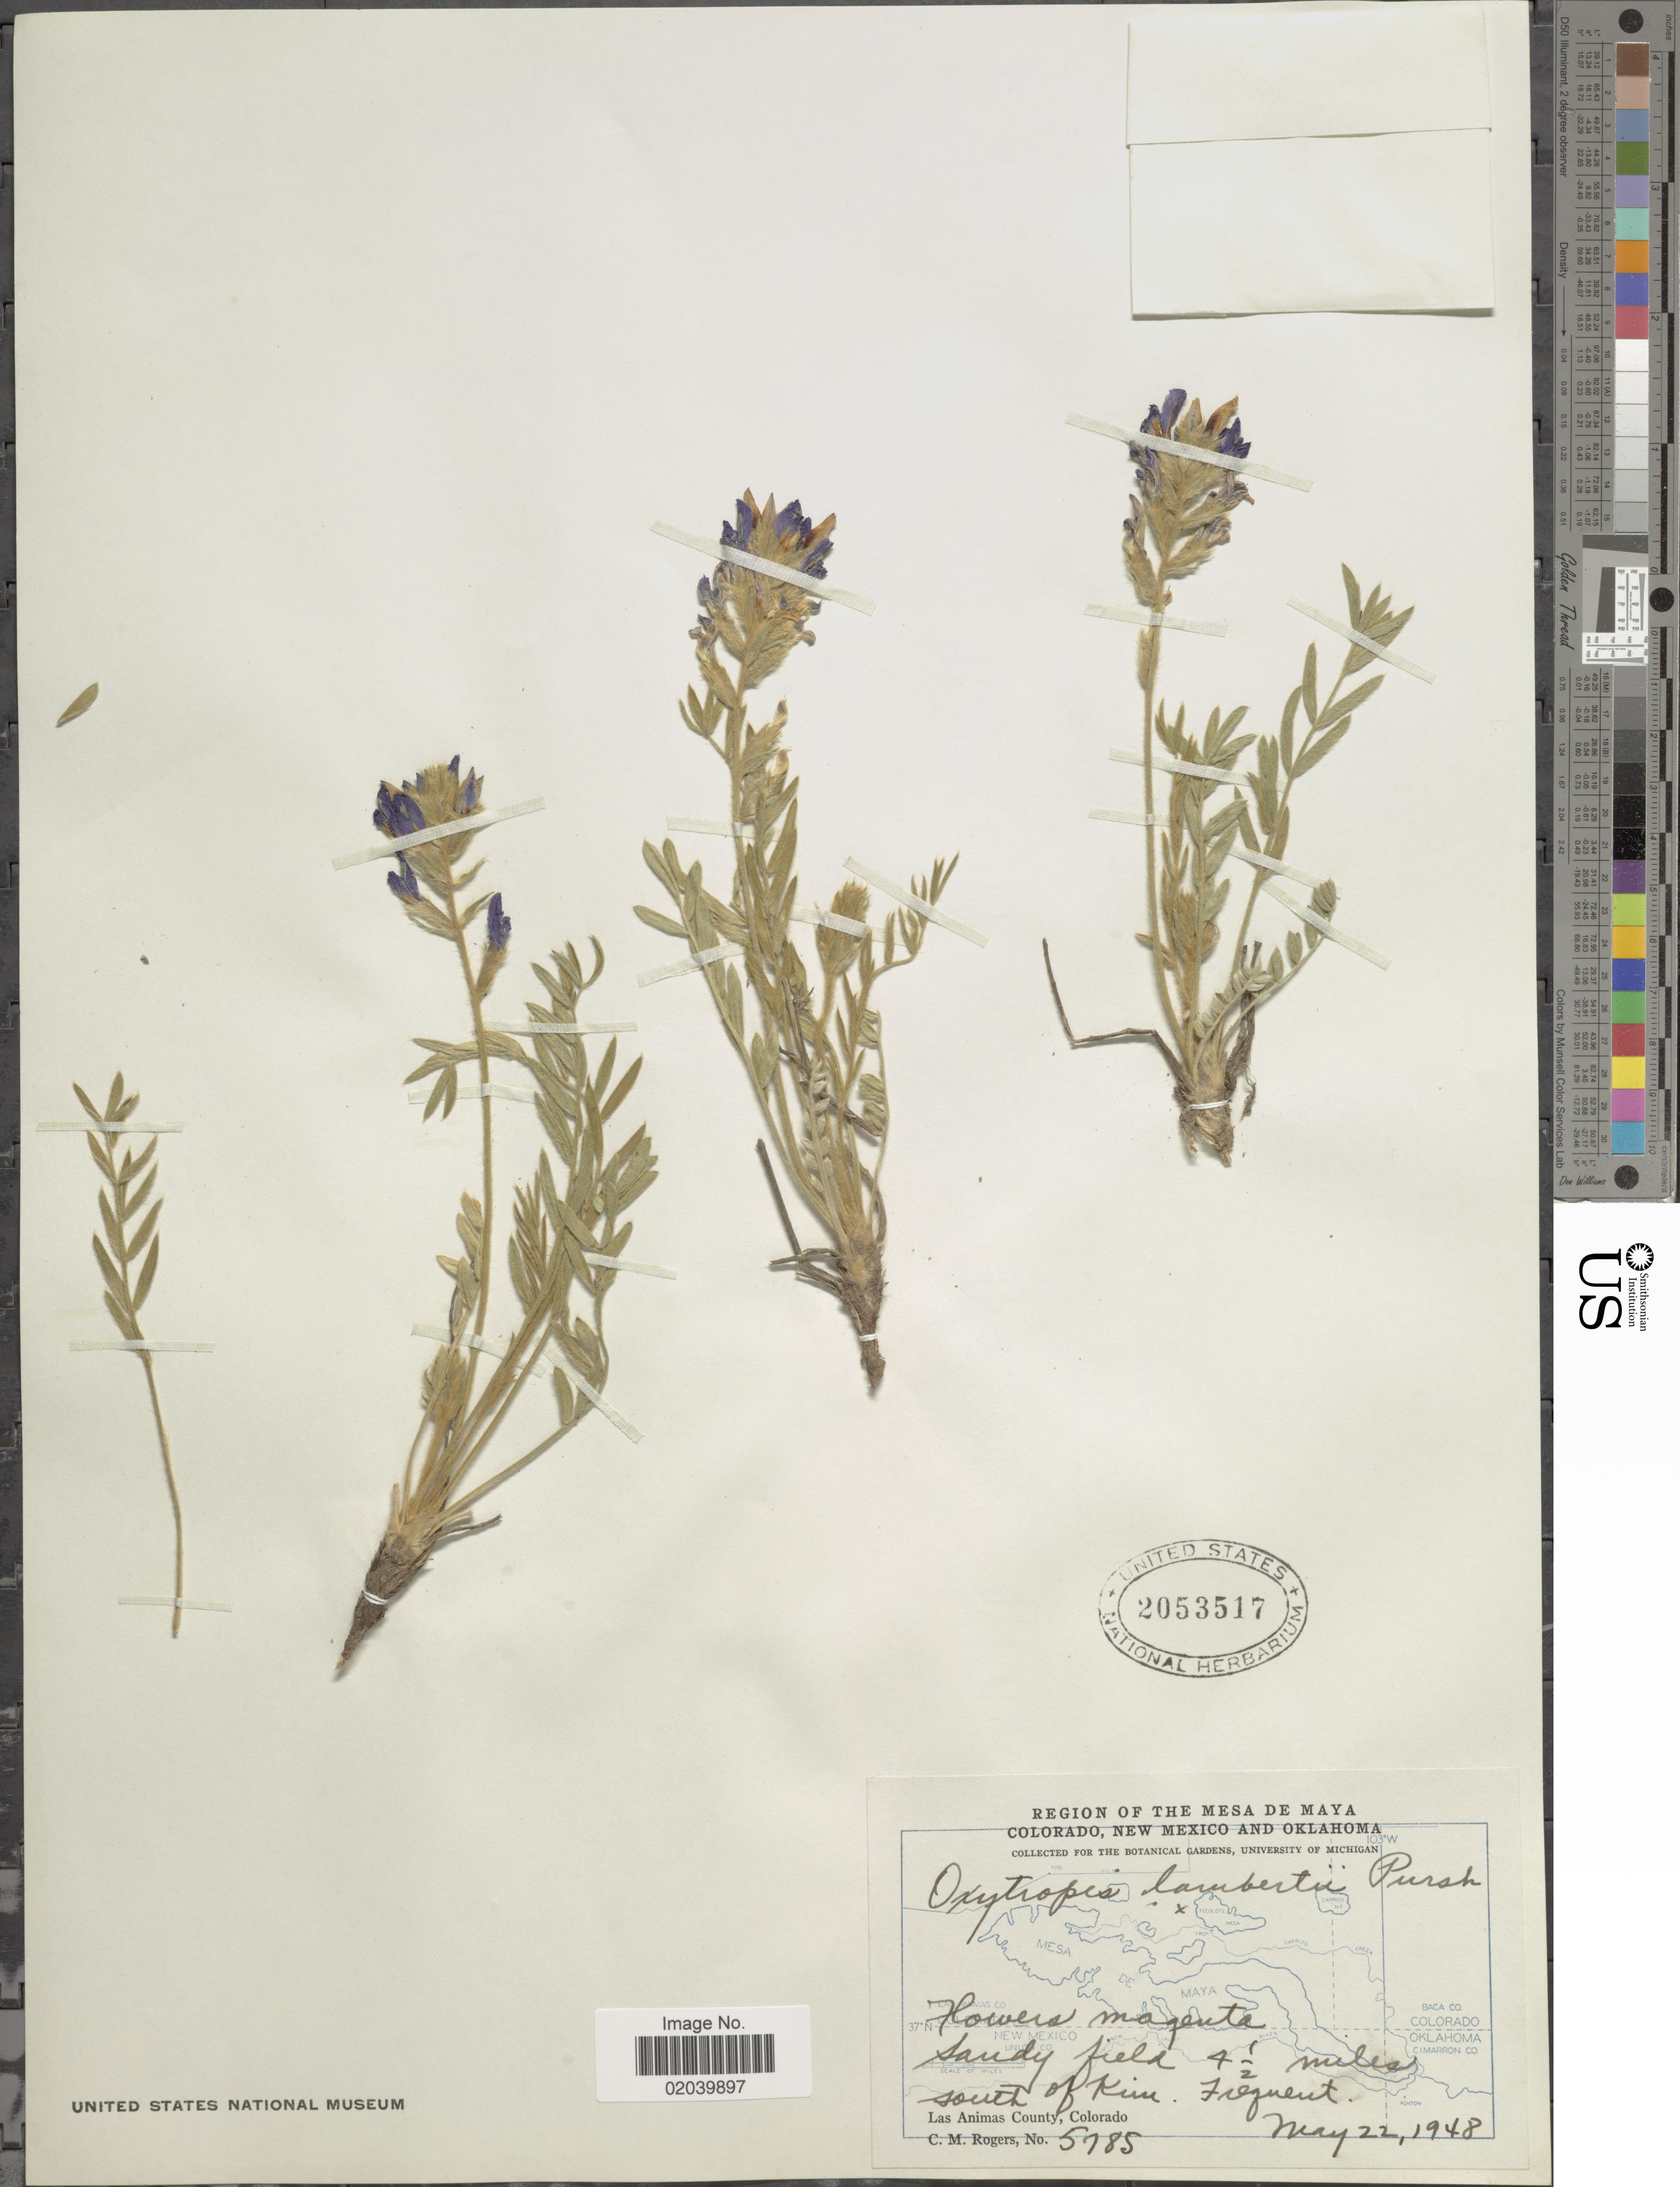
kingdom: Plantae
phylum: Tracheophyta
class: Magnoliopsida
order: Fabales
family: Fabaceae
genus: Oxytropis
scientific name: Oxytropis lambertii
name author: Pursh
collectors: C. M. Rogers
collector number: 5785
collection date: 1948-05-22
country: United States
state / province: Colorado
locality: Sandy field 4½ miles south of Kine. Frequent. Las Animas County, Colorado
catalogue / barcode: US 2053517